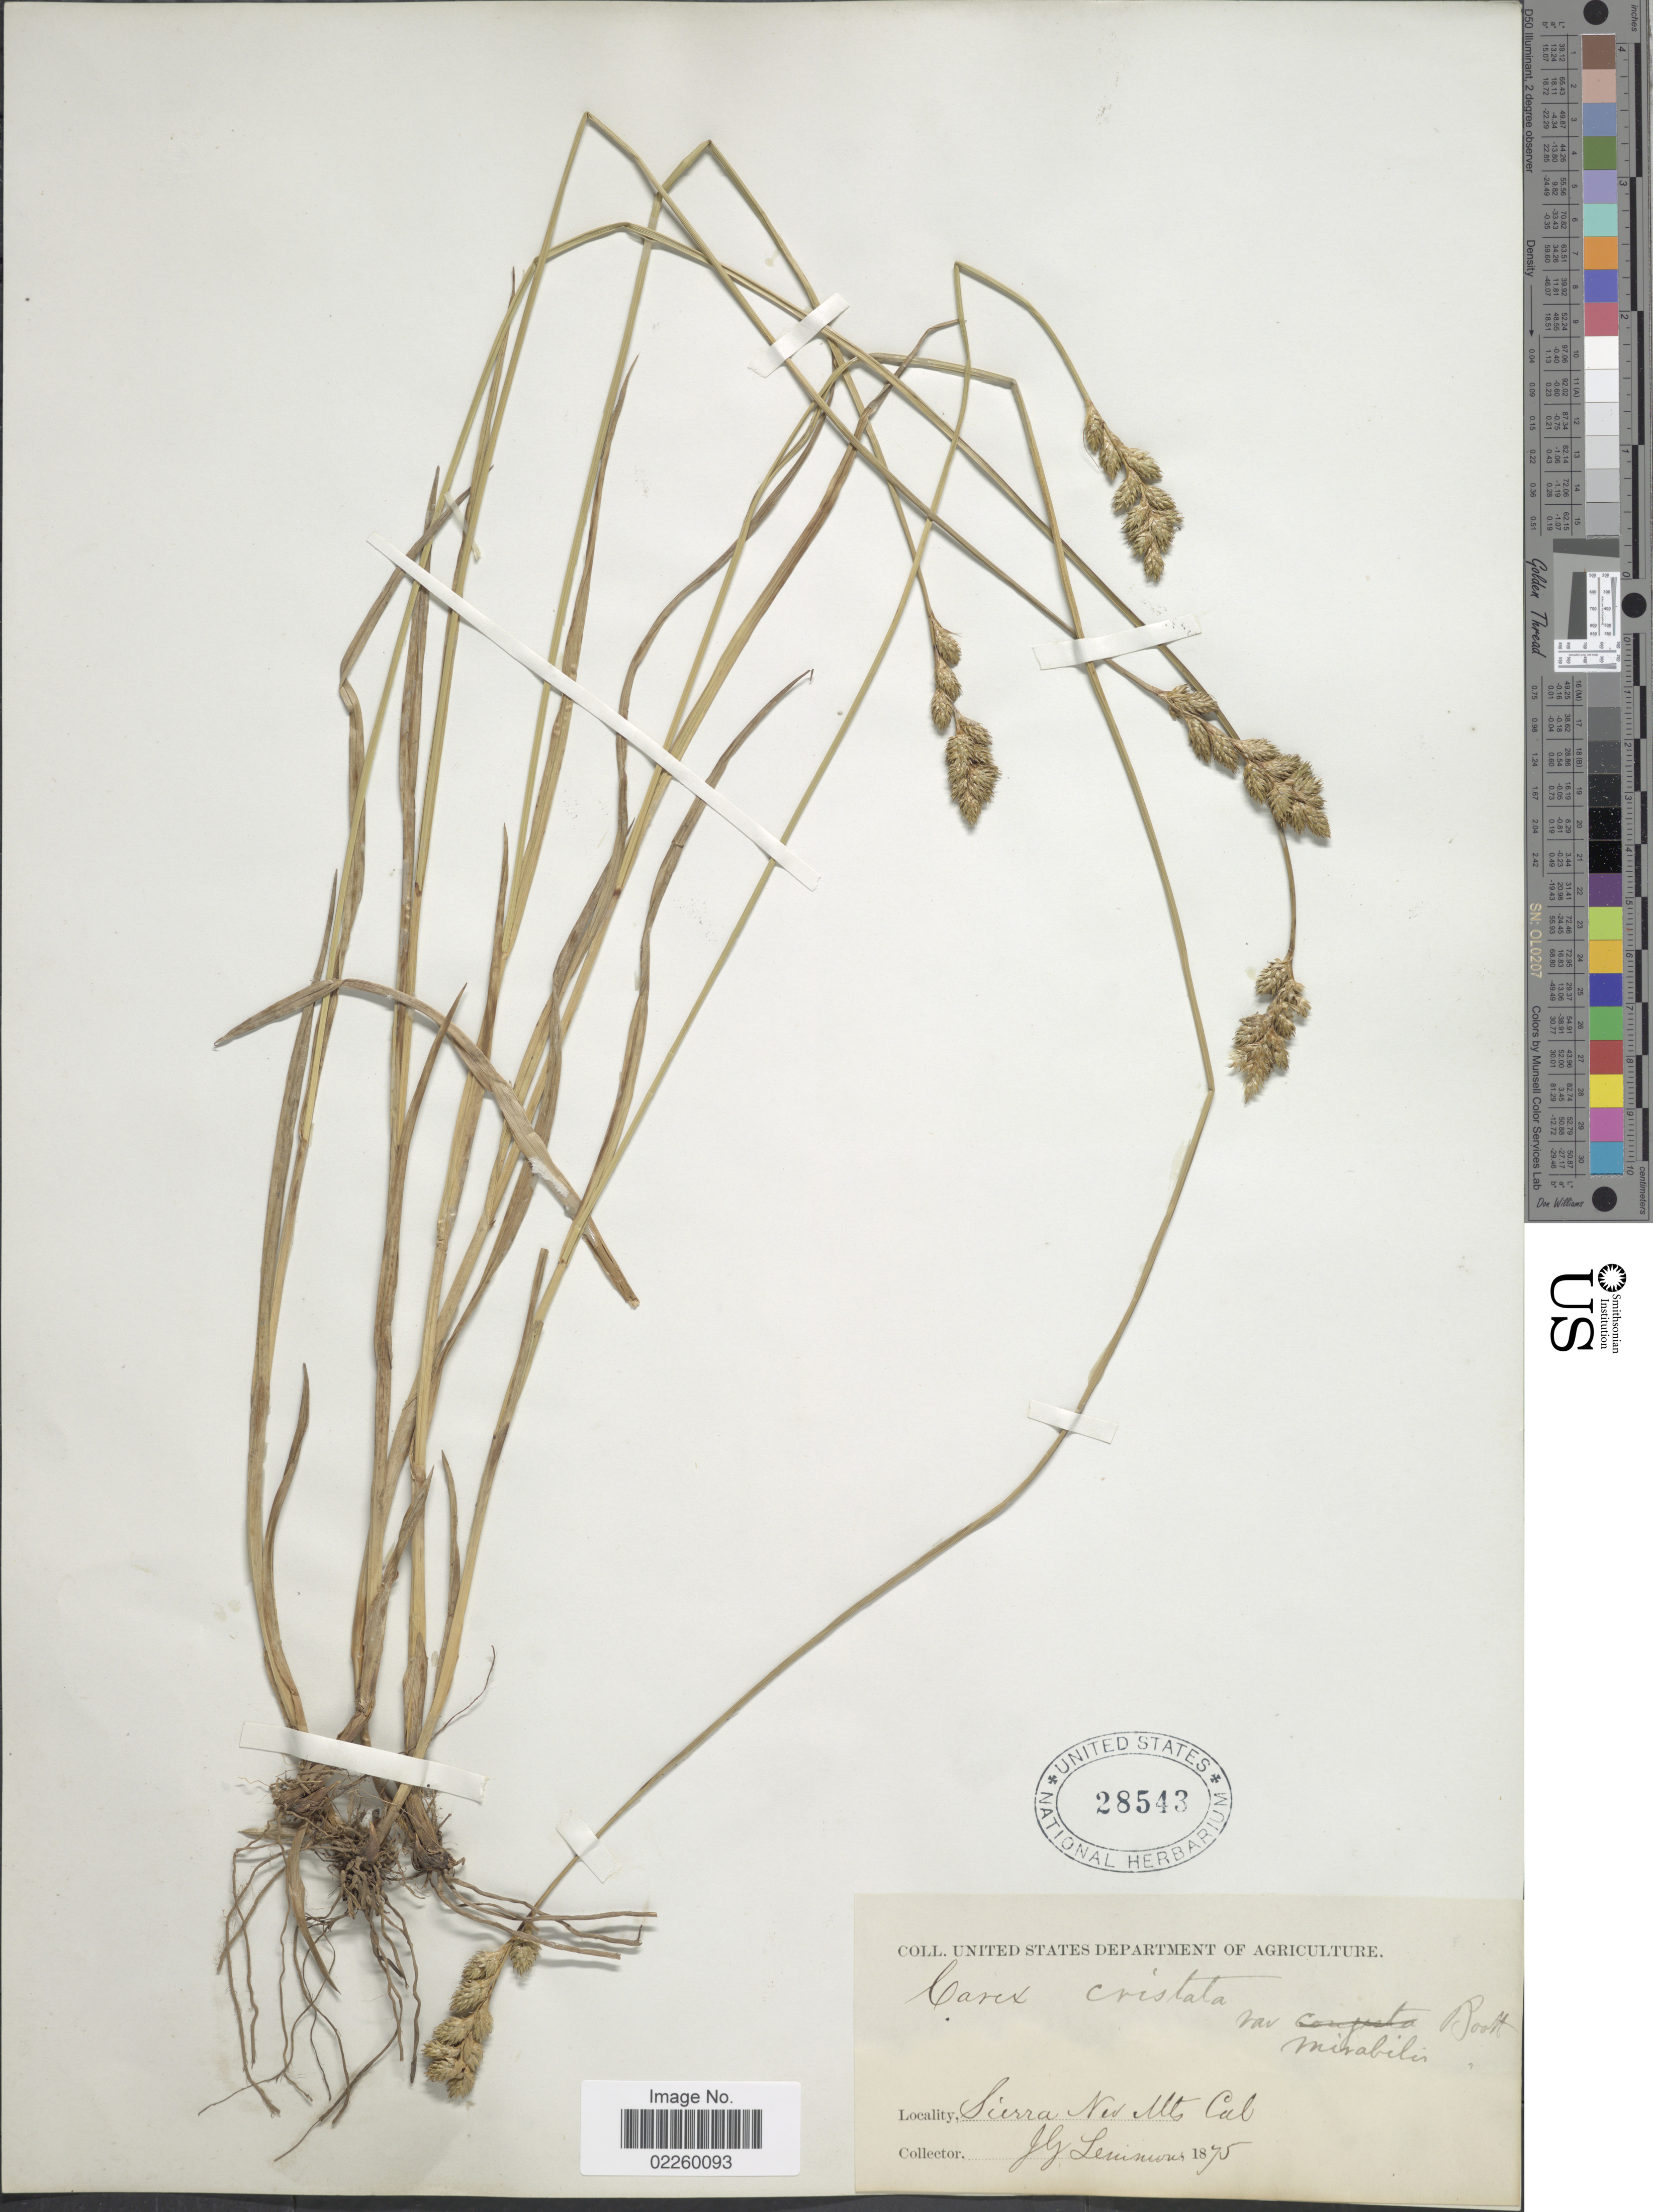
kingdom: Plantae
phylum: Tracheophyta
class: Liliopsida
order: Poales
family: Cyperaceae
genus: Carex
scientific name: Carex feta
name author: L.H. Bailey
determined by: Strong, Mark T., (BOT), Smithsonian Institution - National Museum of Natural History (UNITED STATES)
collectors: J. Lemmon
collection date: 1875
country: United States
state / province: California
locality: Sierra Nev Mts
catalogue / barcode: US 28543